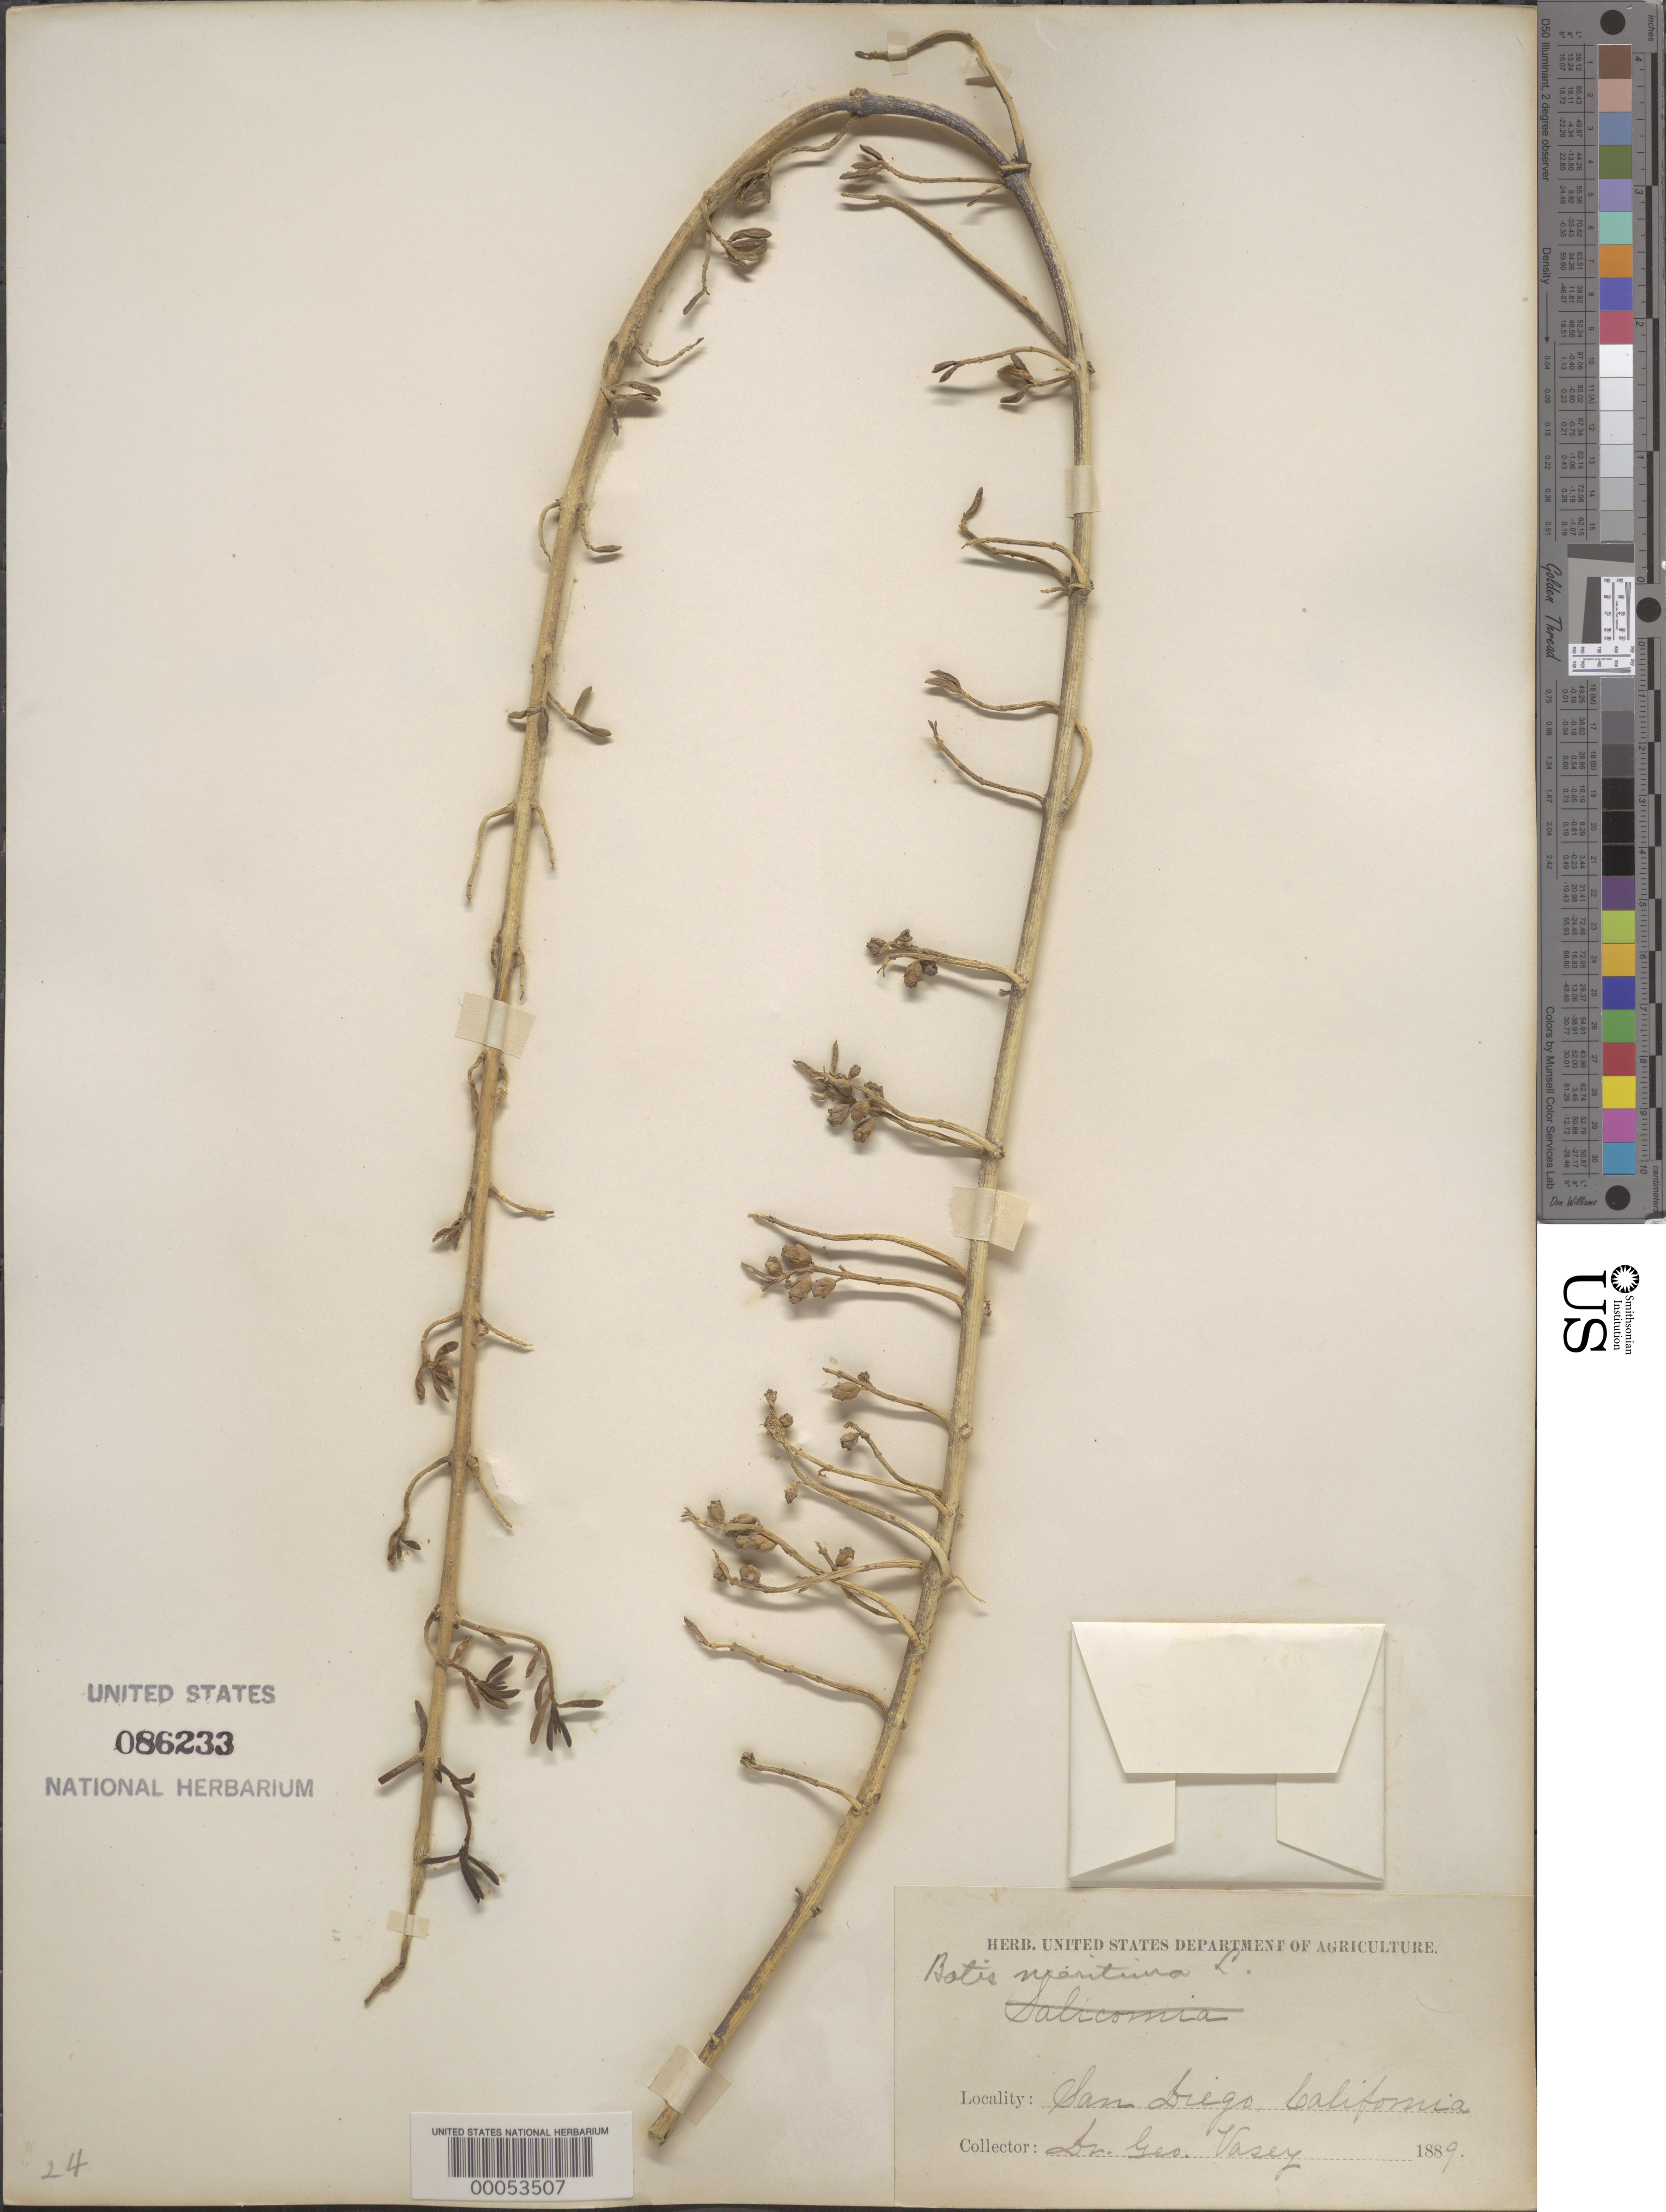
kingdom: Plantae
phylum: Tracheophyta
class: Magnoliopsida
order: Brassicales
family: Bataceae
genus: Batis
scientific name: Batis maritima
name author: L.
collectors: G. Vasey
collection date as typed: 1889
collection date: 1889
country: United States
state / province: California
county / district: San Diego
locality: San diego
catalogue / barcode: US 86233